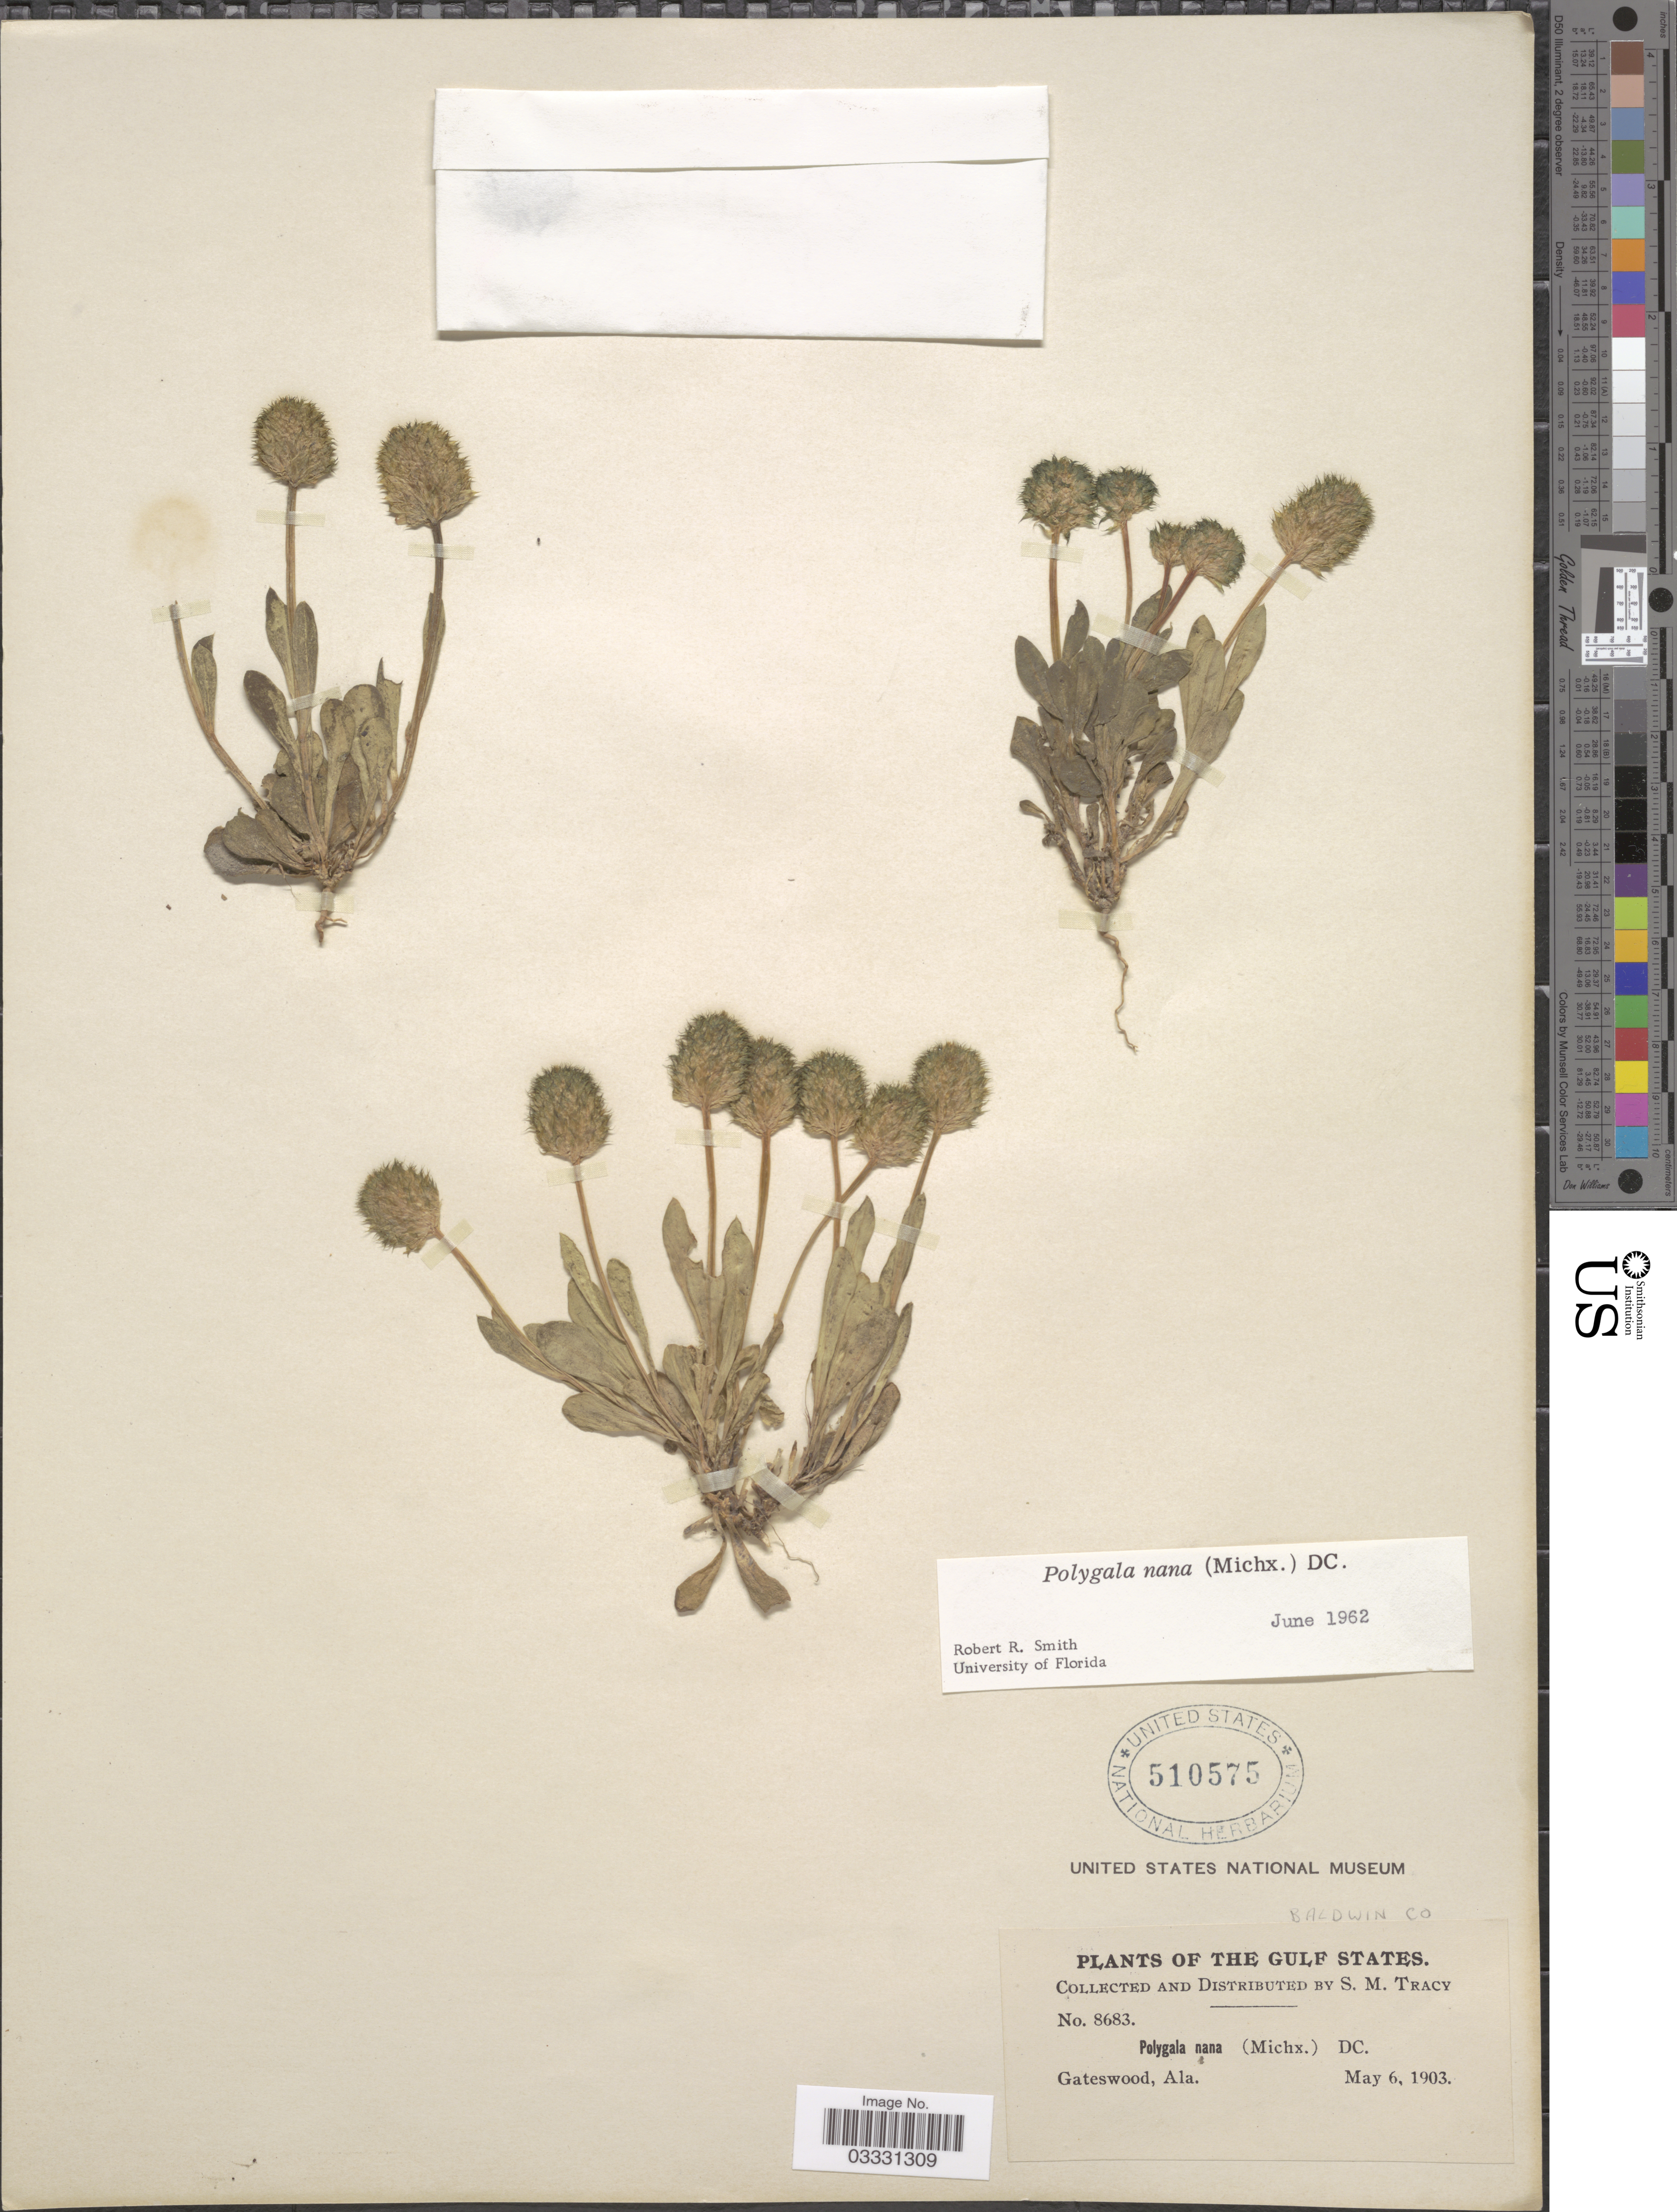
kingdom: Plantae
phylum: Tracheophyta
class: Magnoliopsida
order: Fabales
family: Polygalaceae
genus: Polygala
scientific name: Polygala nana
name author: (Michx.) DC.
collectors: S. M. Tracy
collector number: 8683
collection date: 1903-05-06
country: United States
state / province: Alabama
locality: The Gulf States. Baldwin Co. Gateswood.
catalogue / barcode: US 510575